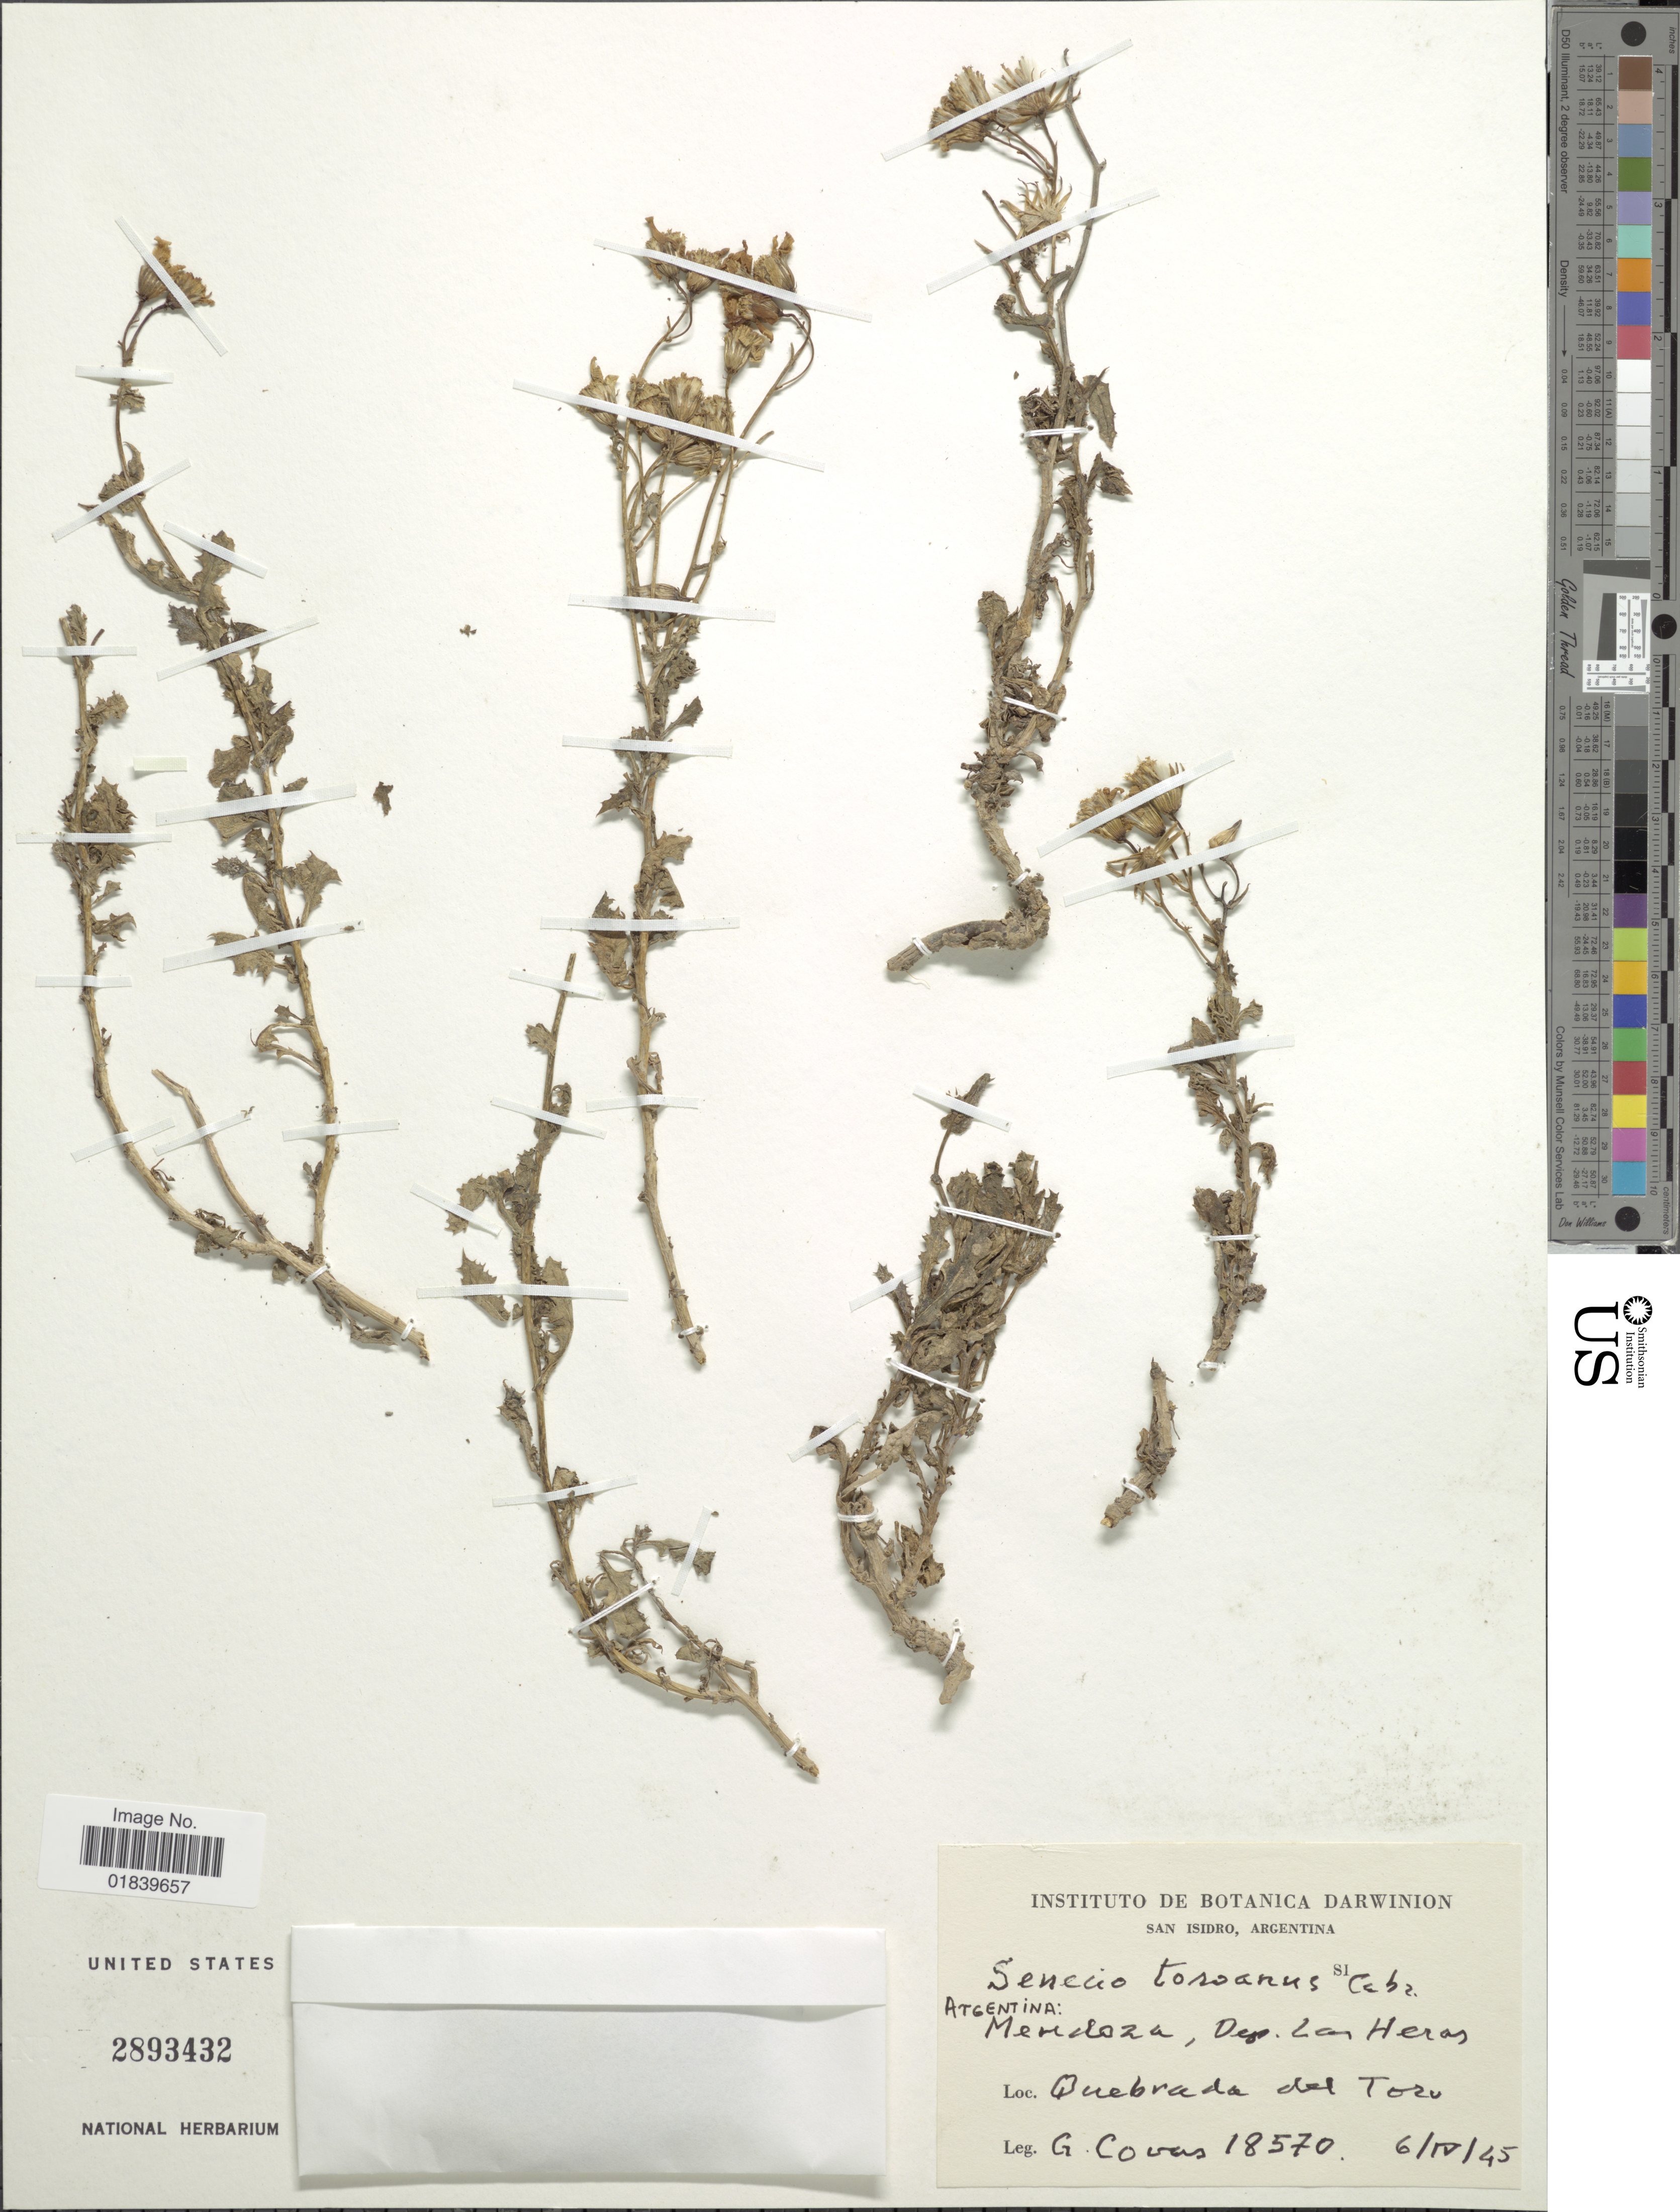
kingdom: Plantae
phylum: Tracheophyta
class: Magnoliopsida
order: Asterales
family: Asteraceae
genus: Senecio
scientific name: Senecio toroanus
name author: Cabrera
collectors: G. Covas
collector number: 18570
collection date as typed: Transcribed d/m/y: 6/4/45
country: Argentina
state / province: Mendoza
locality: Mendoza, Dep, Las Heras. Quebrada del Toru.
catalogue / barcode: US 2893432